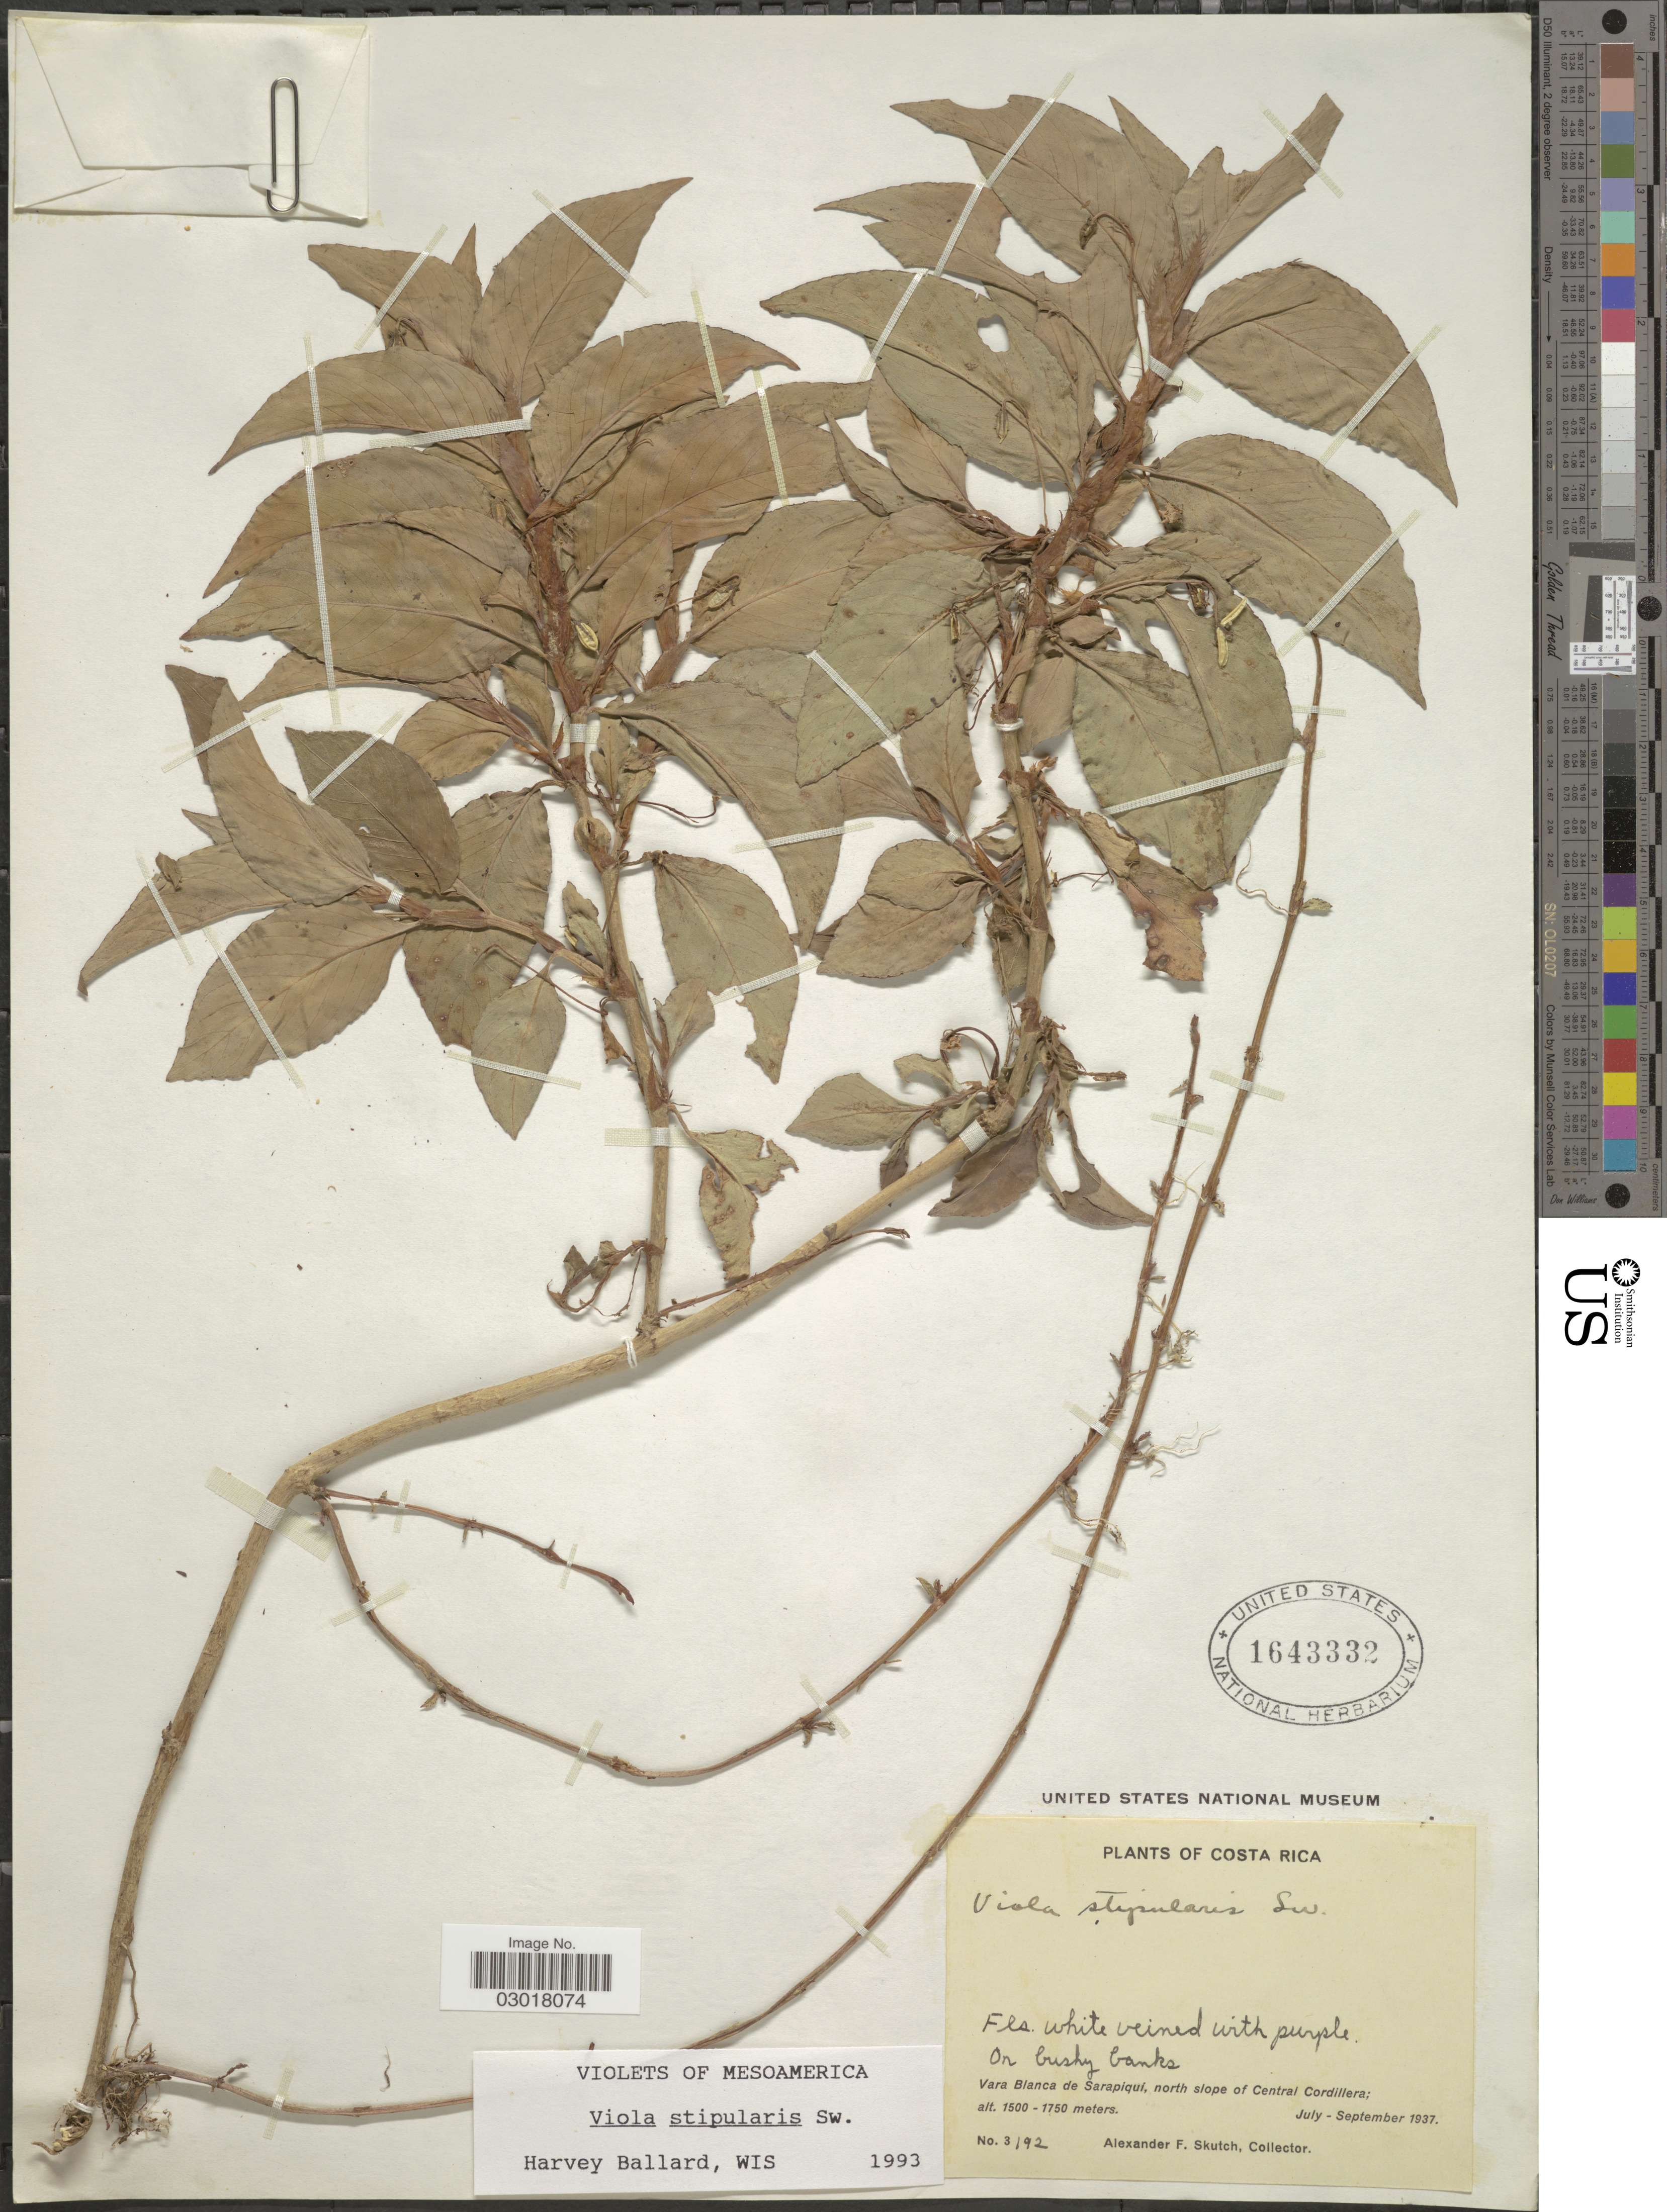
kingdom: Plantae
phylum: Tracheophyta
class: Magnoliopsida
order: Malpighiales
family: Violaceae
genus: Viola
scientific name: Viola stipularis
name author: Sw.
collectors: A. F. Skutch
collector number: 3192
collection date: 1937-07/1937-09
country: Costa Rica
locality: Vara Blanca de Sarapiqui, north slope of Central Cordillera.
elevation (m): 1500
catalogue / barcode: US 1643332